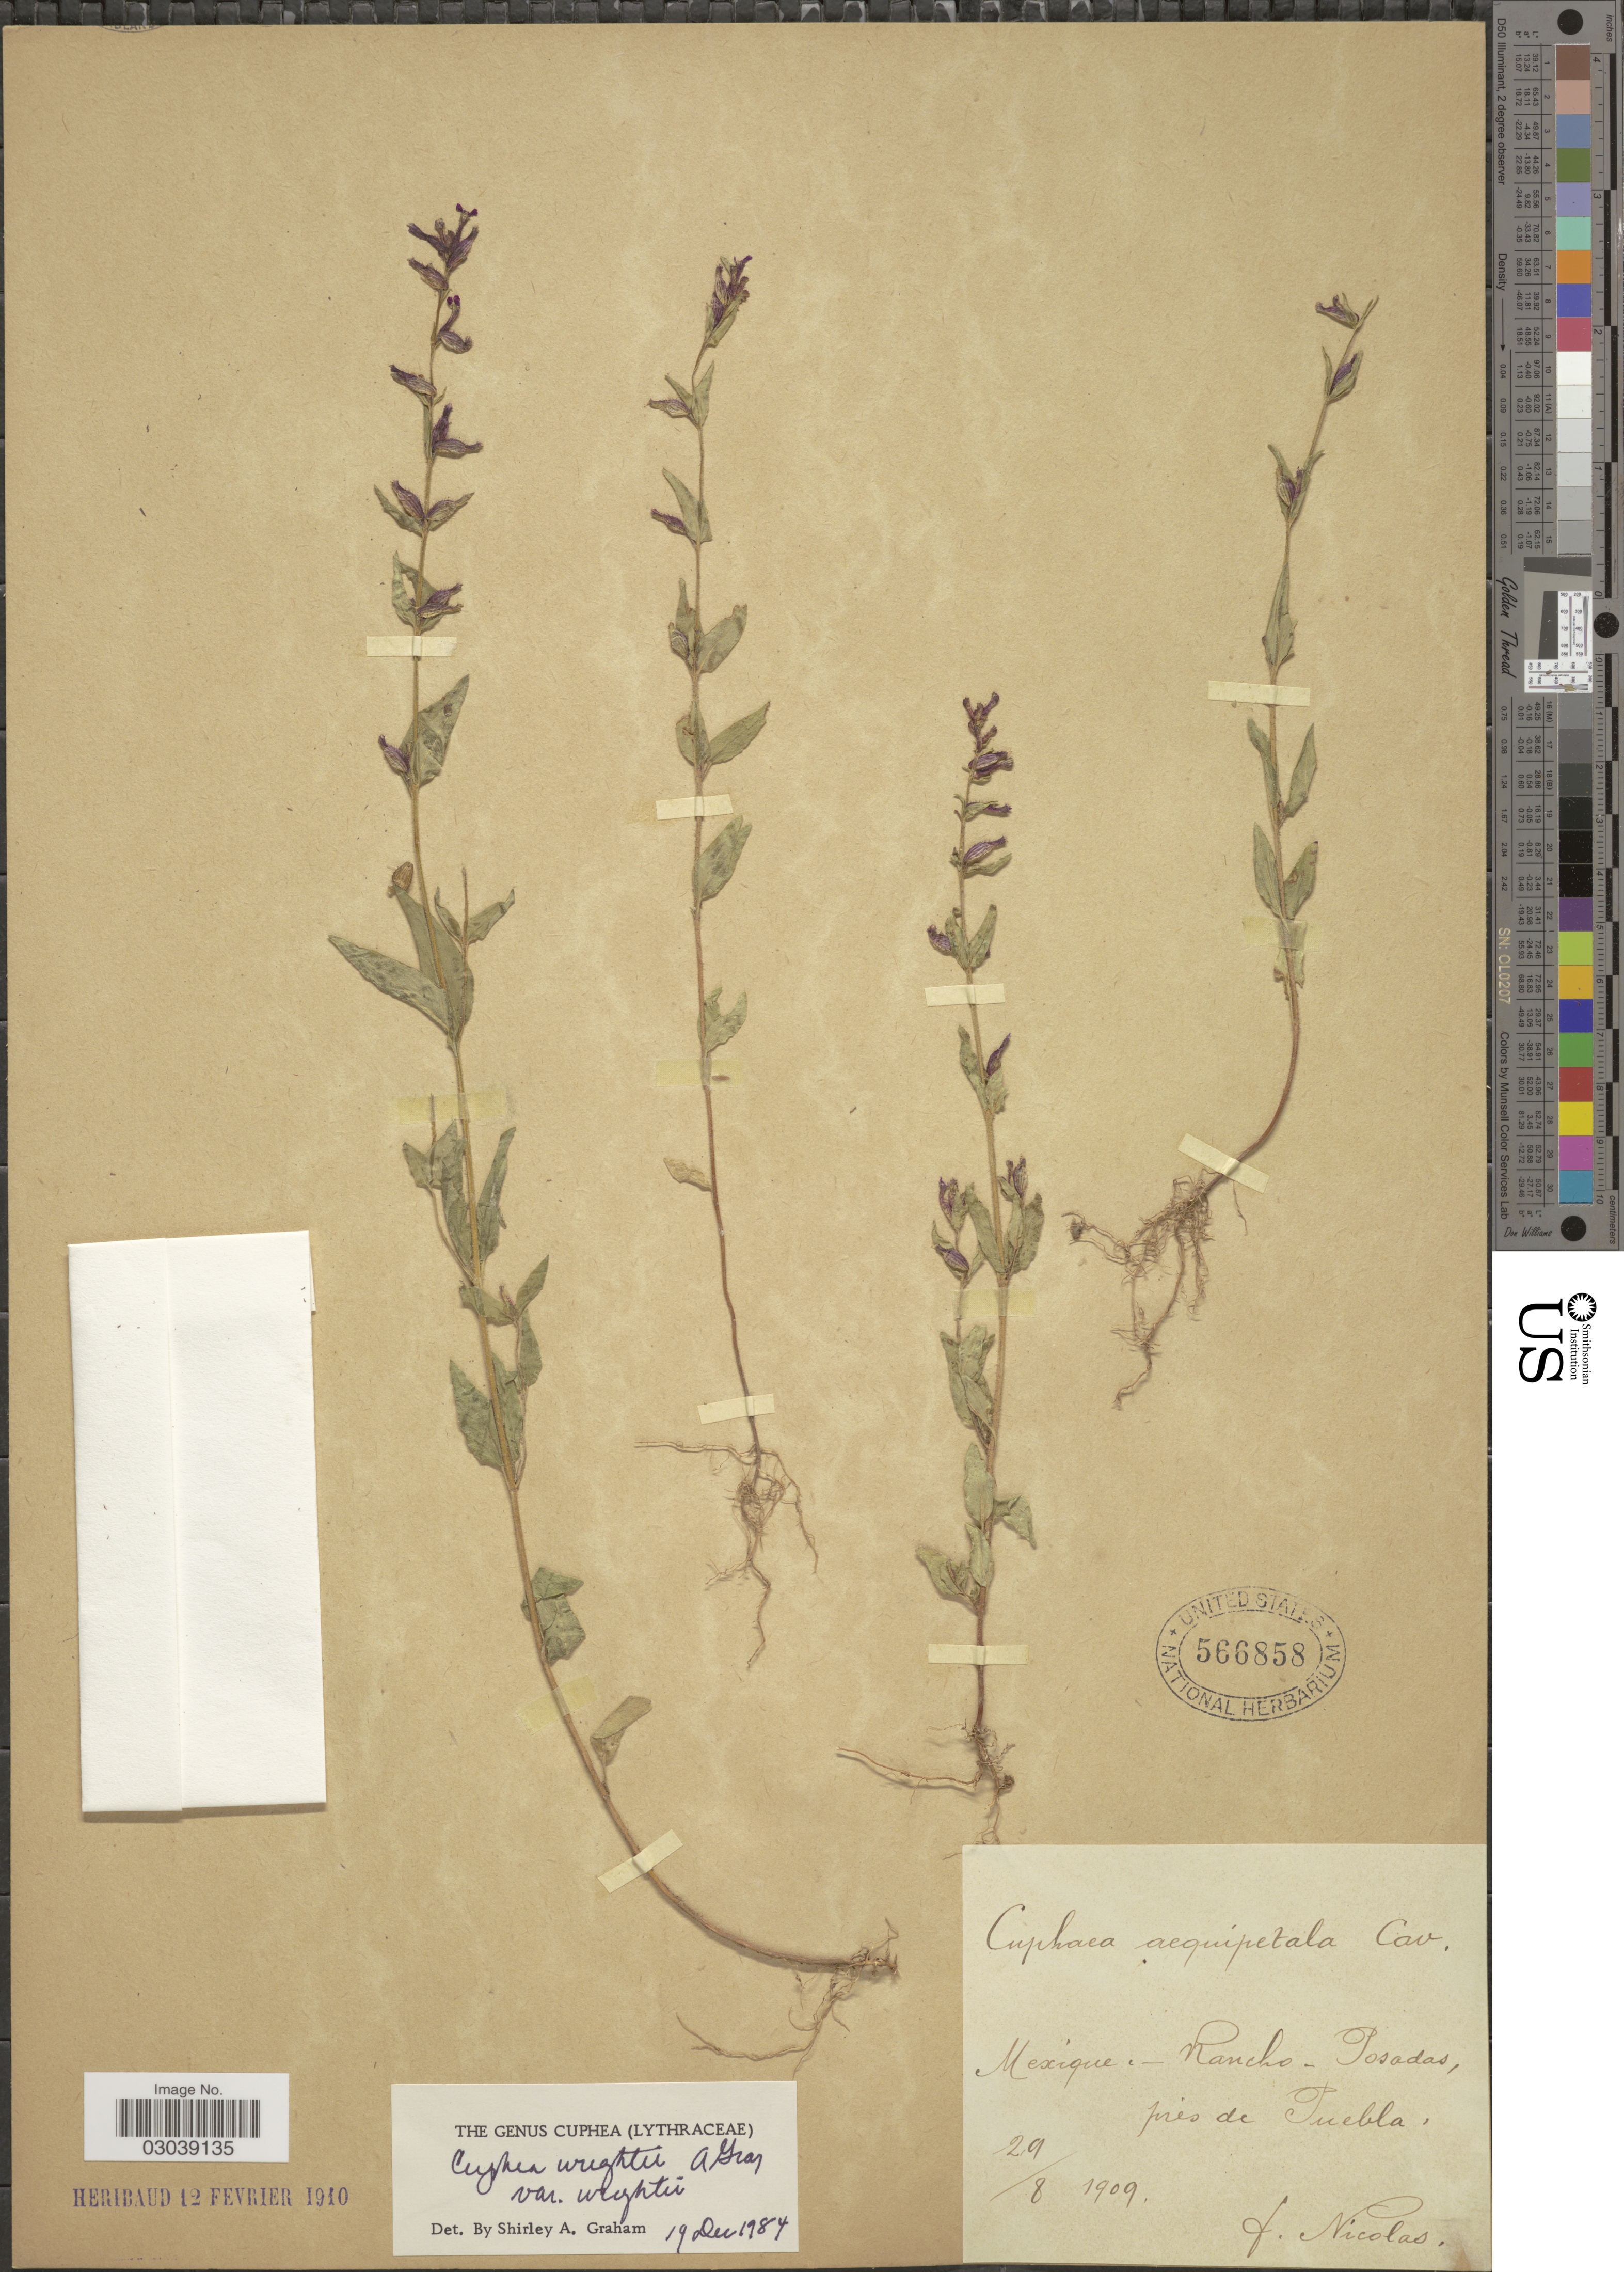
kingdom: Plantae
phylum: Tracheophyta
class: Magnoliopsida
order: Myrtales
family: Lythraceae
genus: Cuphea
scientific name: Cuphea wrightii var. wrightii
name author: A. Gray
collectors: F. Nicolas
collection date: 1909-08-29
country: Mexico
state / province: Puebla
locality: Rancho - Posadas, prés de Puebla.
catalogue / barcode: US 566858